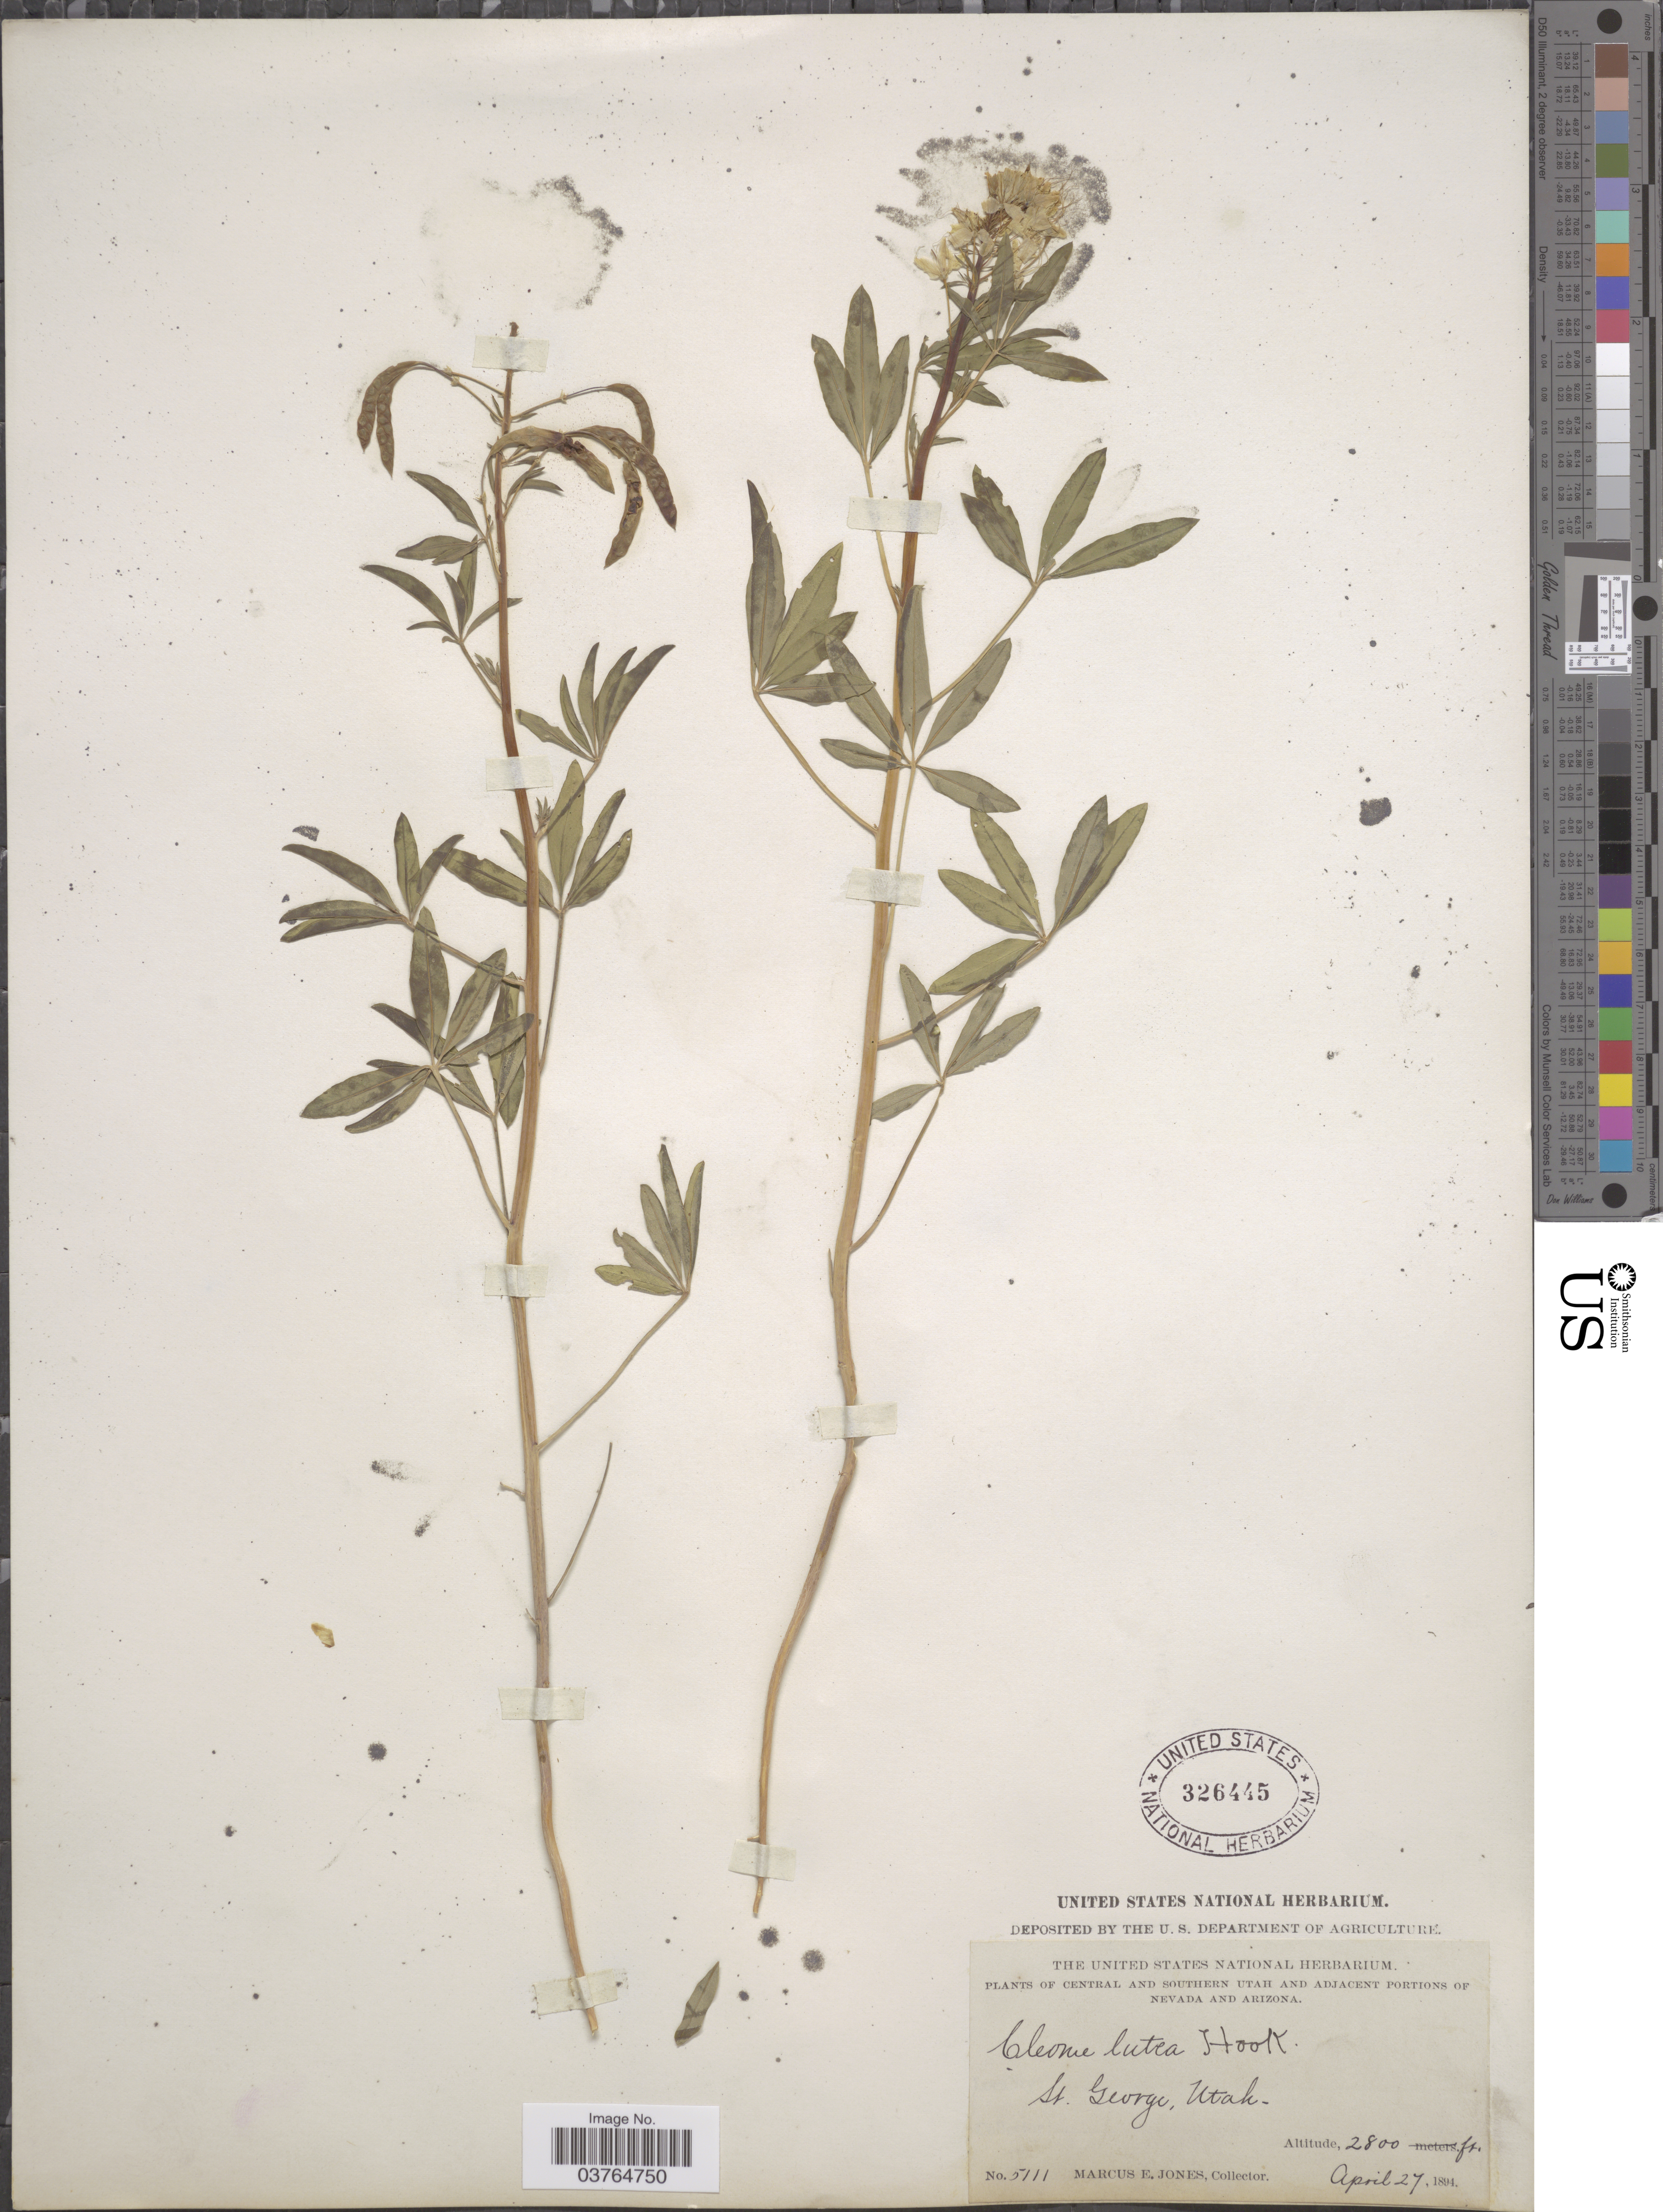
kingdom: Plantae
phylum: Tracheophyta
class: Magnoliopsida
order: Brassicales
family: Cleomaceae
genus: Cleomella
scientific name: Cleomella lutea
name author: (Hook.) Roalson & J.C. Hall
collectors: M. E. Jones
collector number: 5111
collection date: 1894-04-27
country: United States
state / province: Utah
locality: Central and Southern Utah. St. George.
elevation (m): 853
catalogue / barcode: US 326445